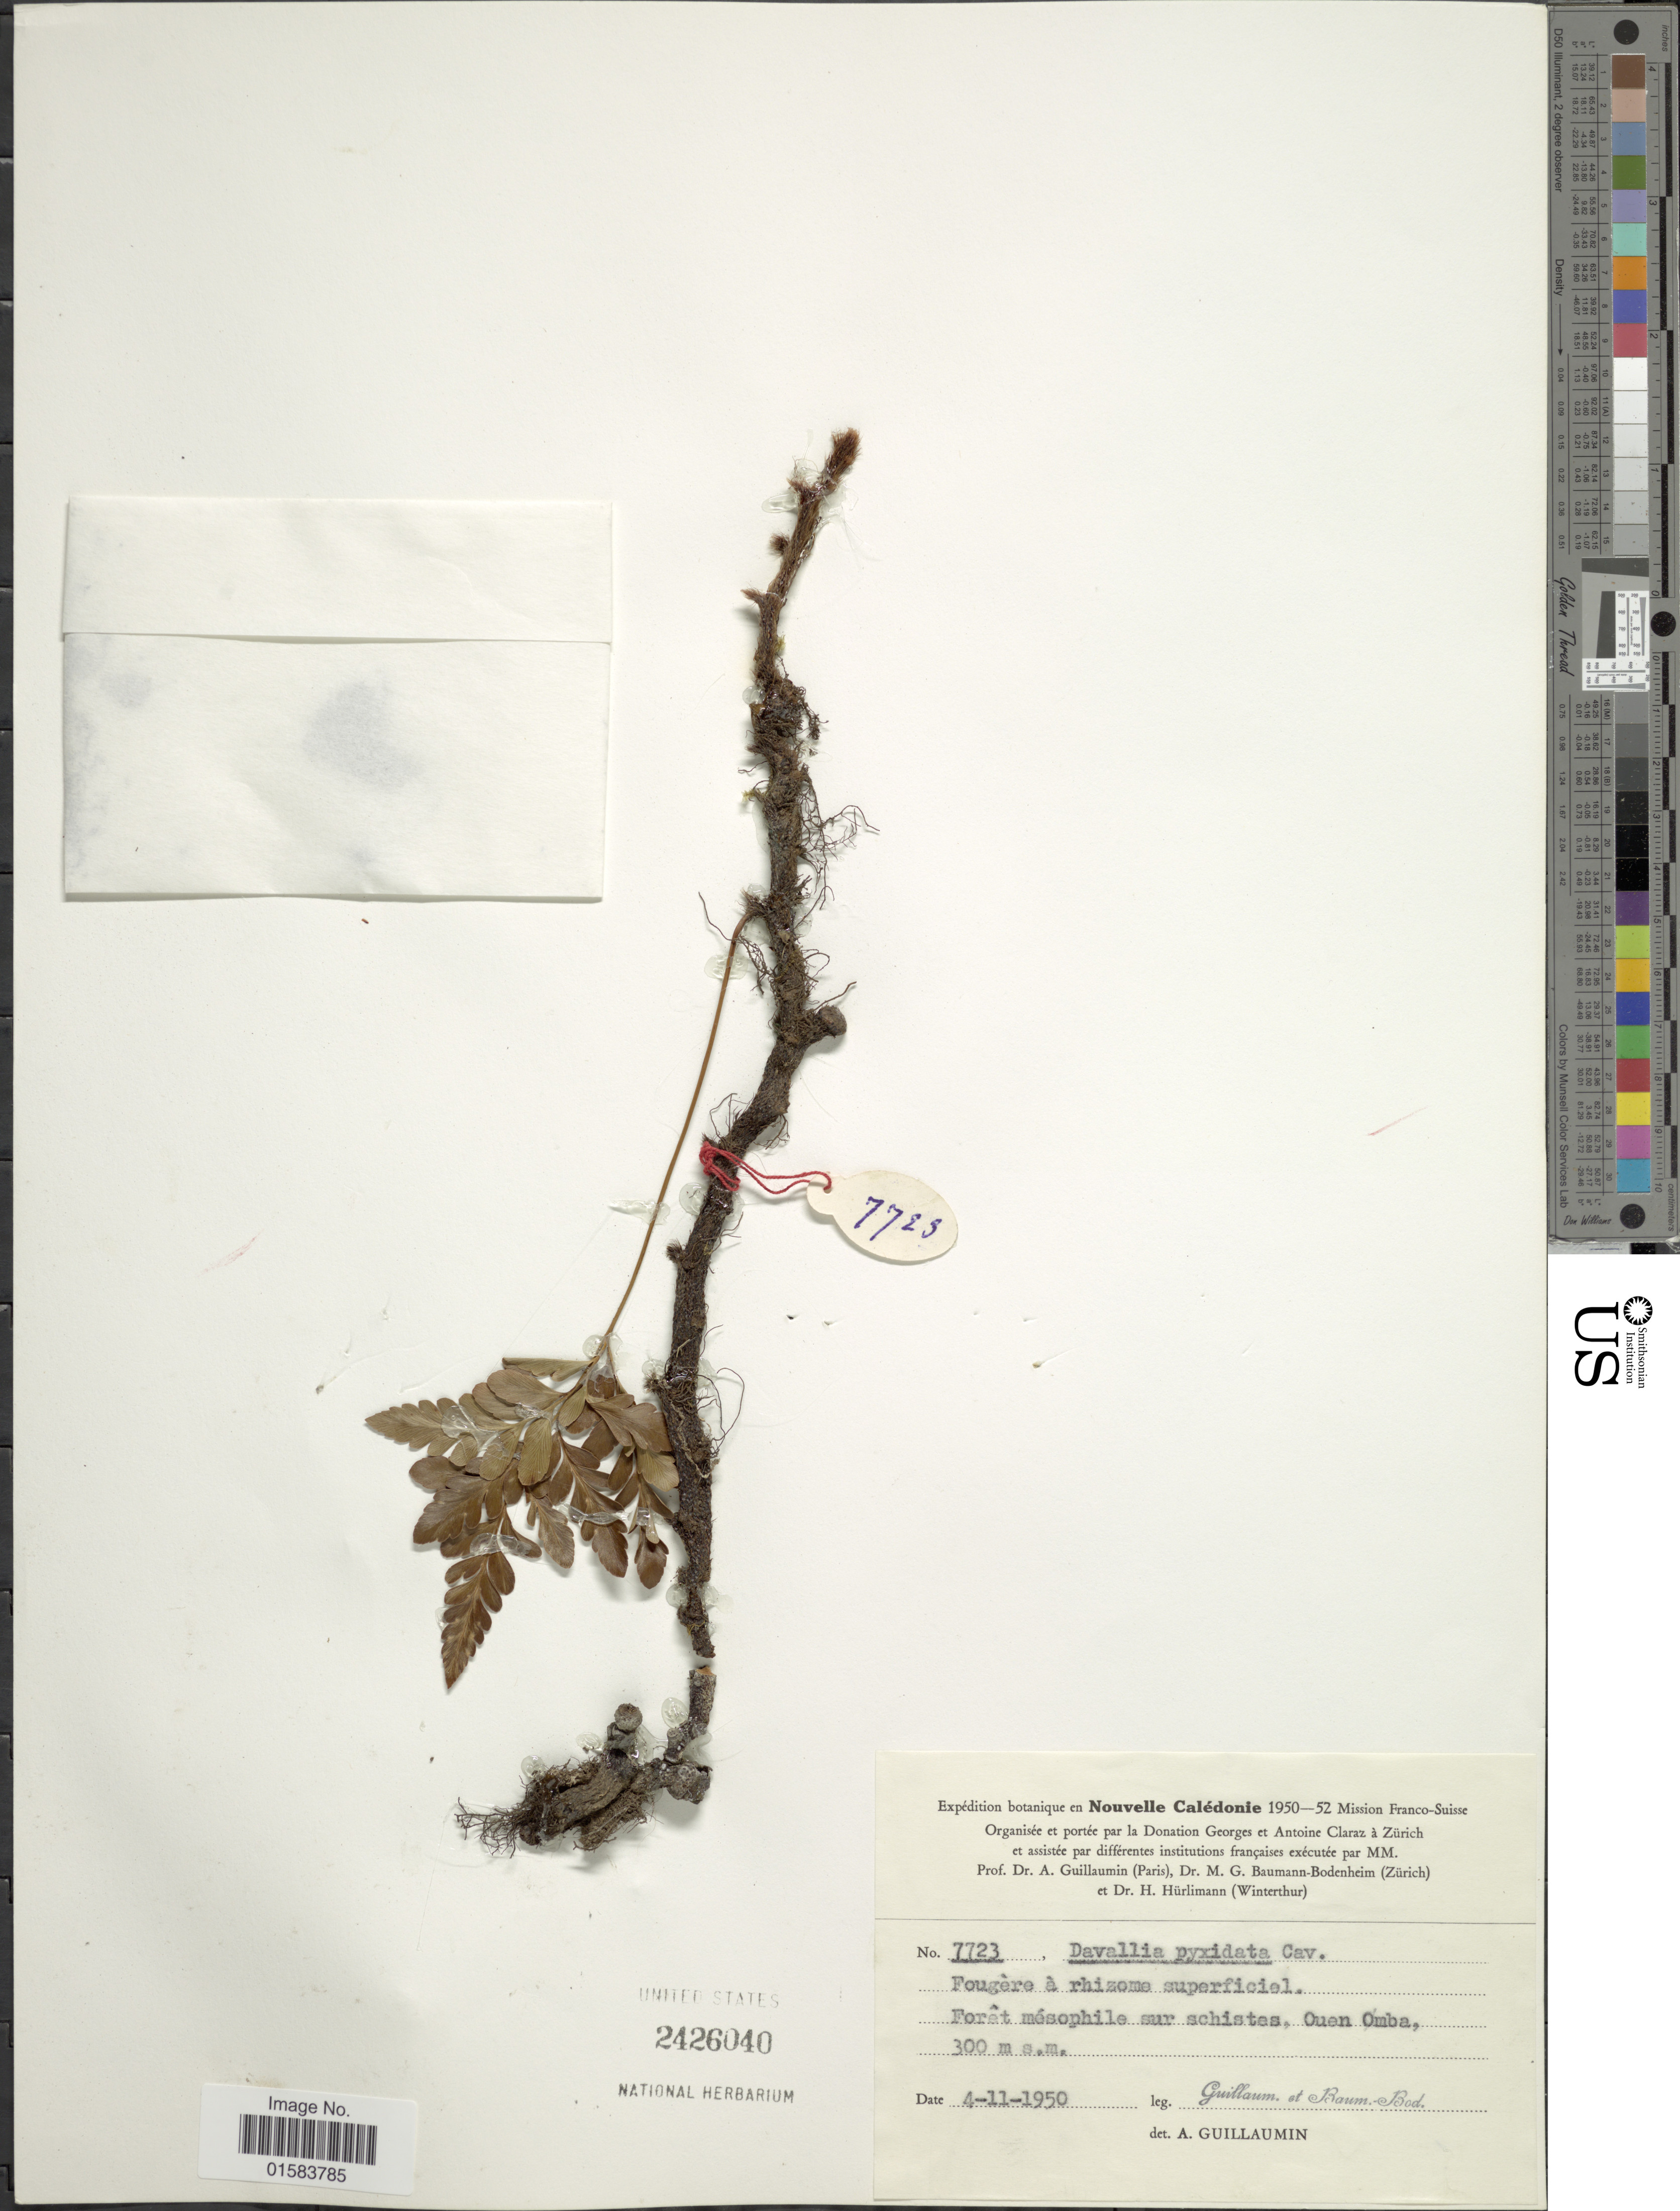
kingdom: Plantae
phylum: Tracheophyta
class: Polypodiopsida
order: Polypodiales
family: Davalliaceae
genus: Davallia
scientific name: Davallia solida var. pyxidata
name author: (Cav.) Noot.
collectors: A. Guillaumin & M. G. Baumann-Bodenheim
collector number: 7723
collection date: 1950-11-04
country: New Caledonia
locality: Fougere a rhizome superficiel grimpant, Foret mesophile sur schistes, Ouen Omba [interpreted]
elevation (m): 300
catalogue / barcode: US 2426040